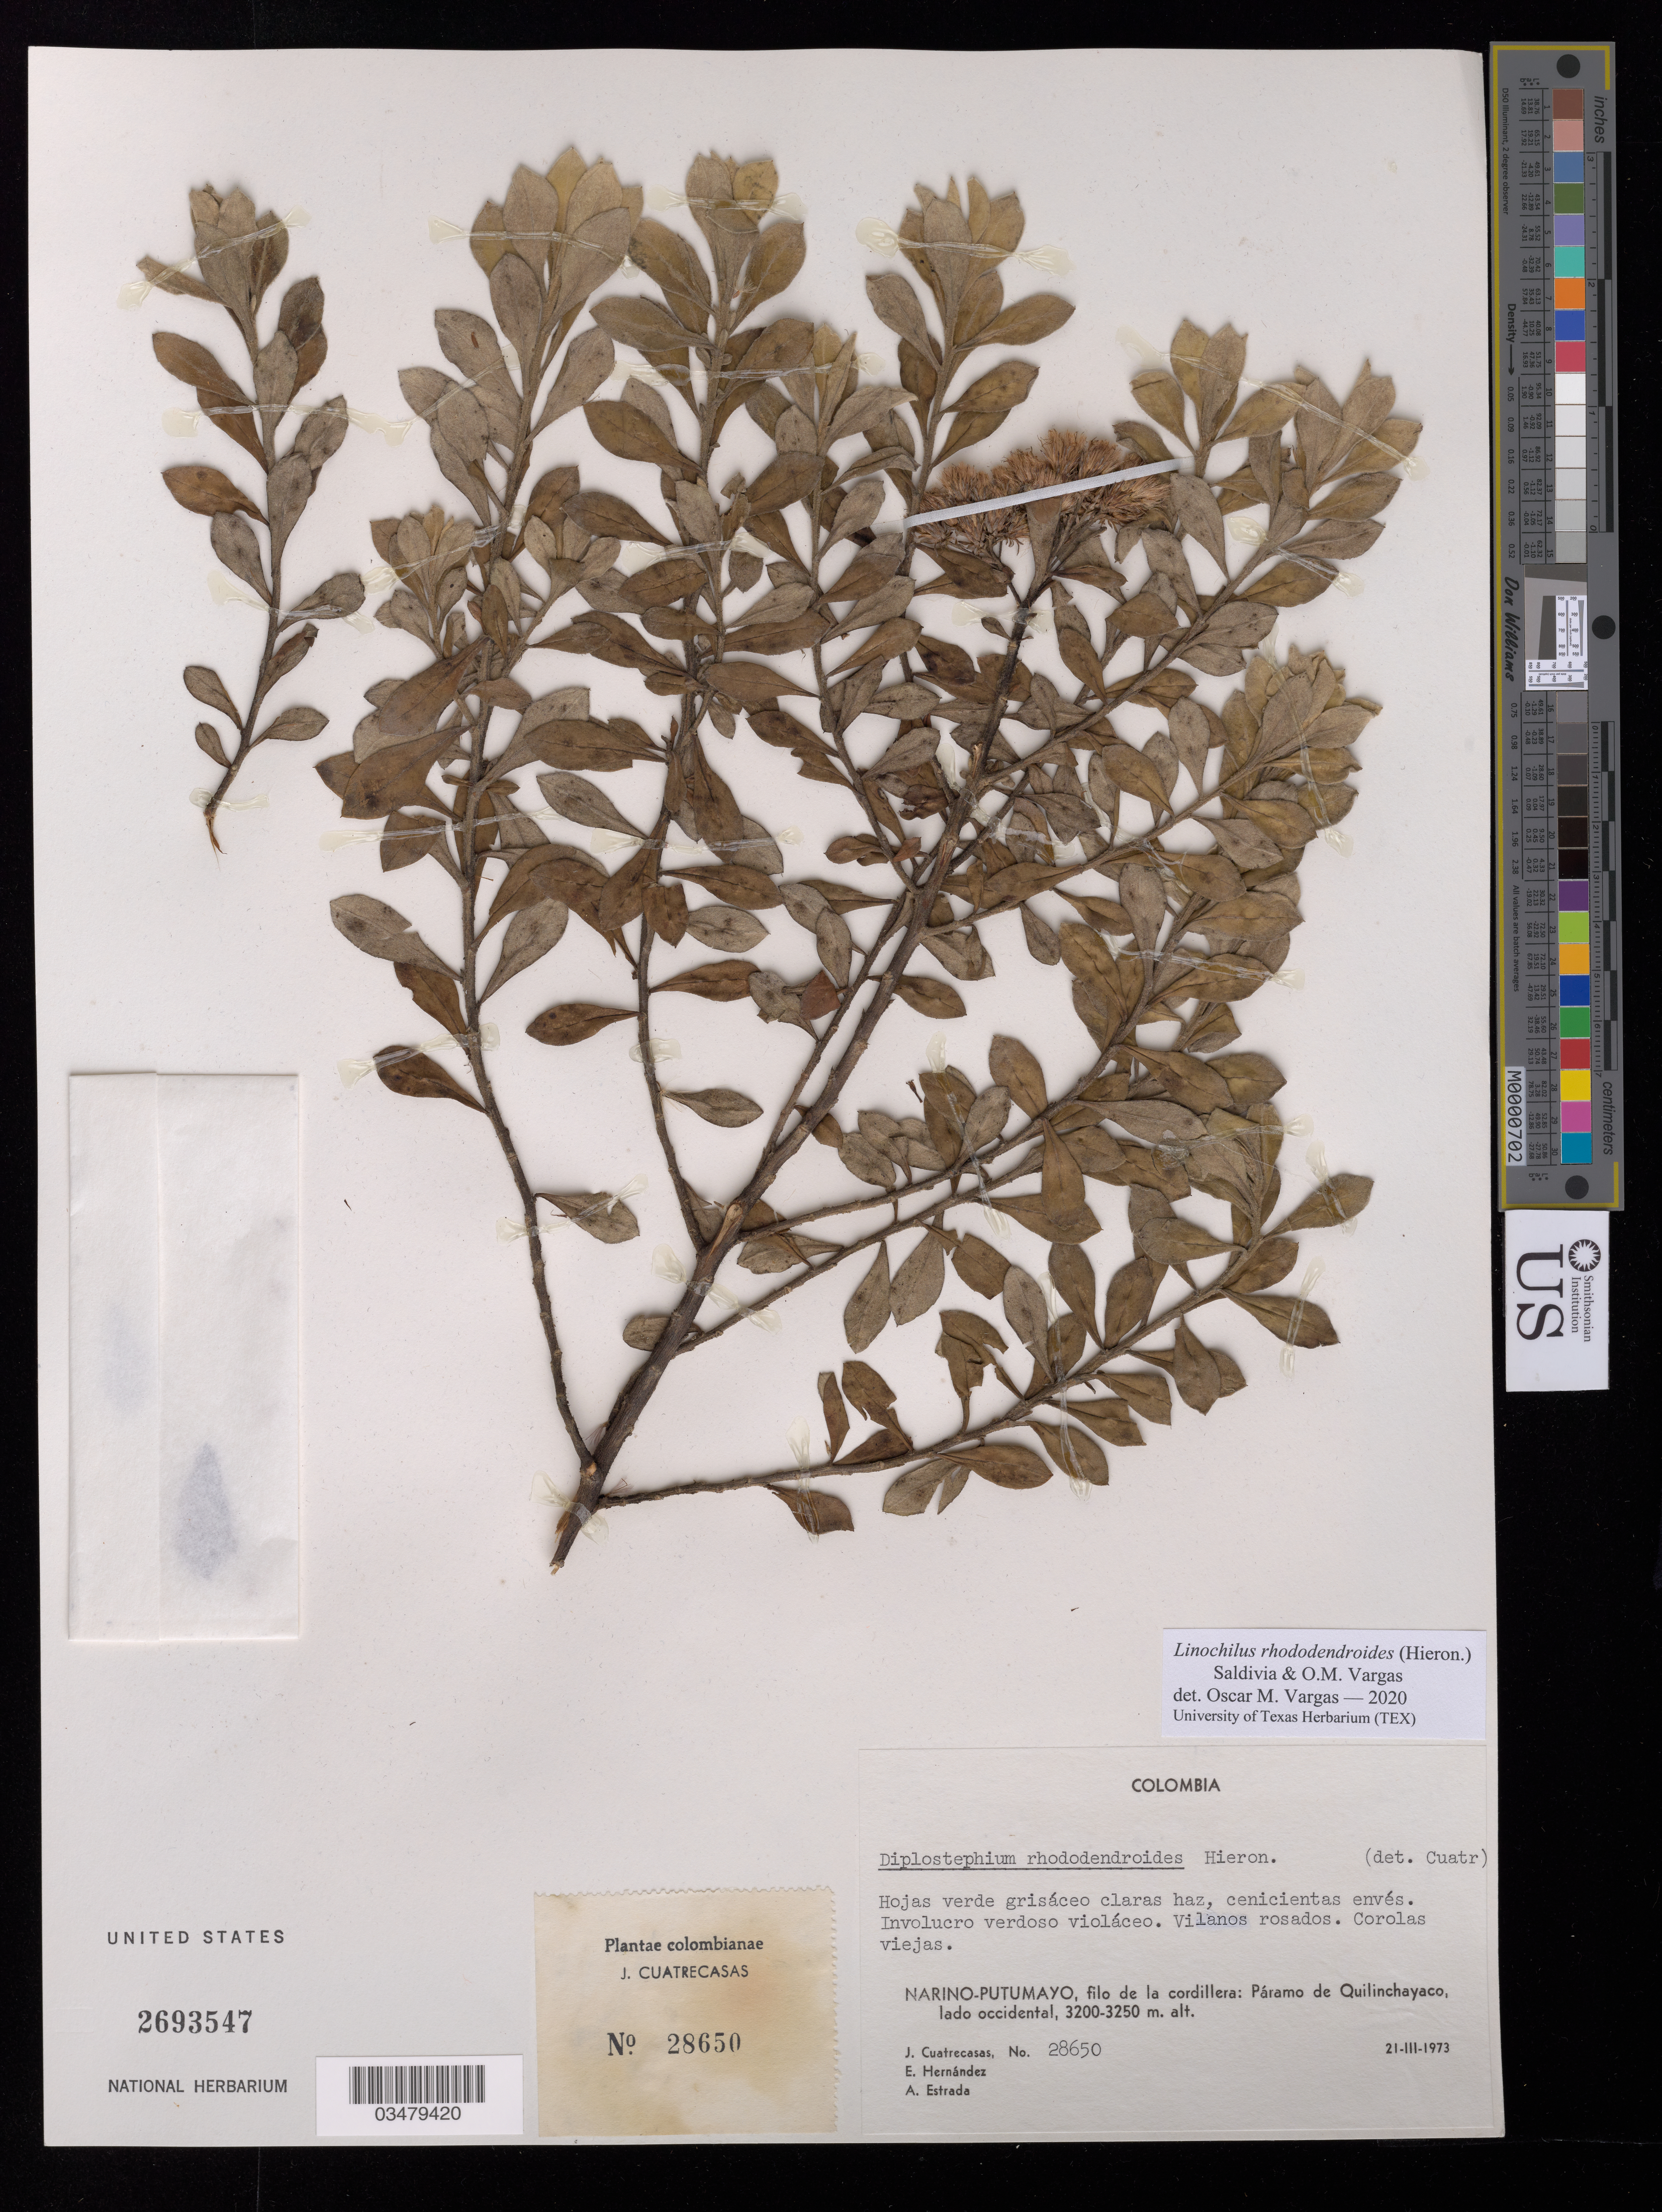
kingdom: Plantae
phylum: Tracheophyta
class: Magnoliopsida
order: Asterales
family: Asteraceae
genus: Linochilus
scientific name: Linochilus rhododendroides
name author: (Hieron.) Saldivia & O.M. Vargas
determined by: Vargas, Oscar M.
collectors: J. Cuatrecasas, E. Hernández & A. Estrada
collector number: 28650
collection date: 1973-03-21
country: Colombia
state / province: Nariño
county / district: Nariño-Putumayo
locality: Paramo de Quilinchayaco. Filo de La Cordillera, Lado Oriental.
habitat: Paramo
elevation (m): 3200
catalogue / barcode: US 2693547